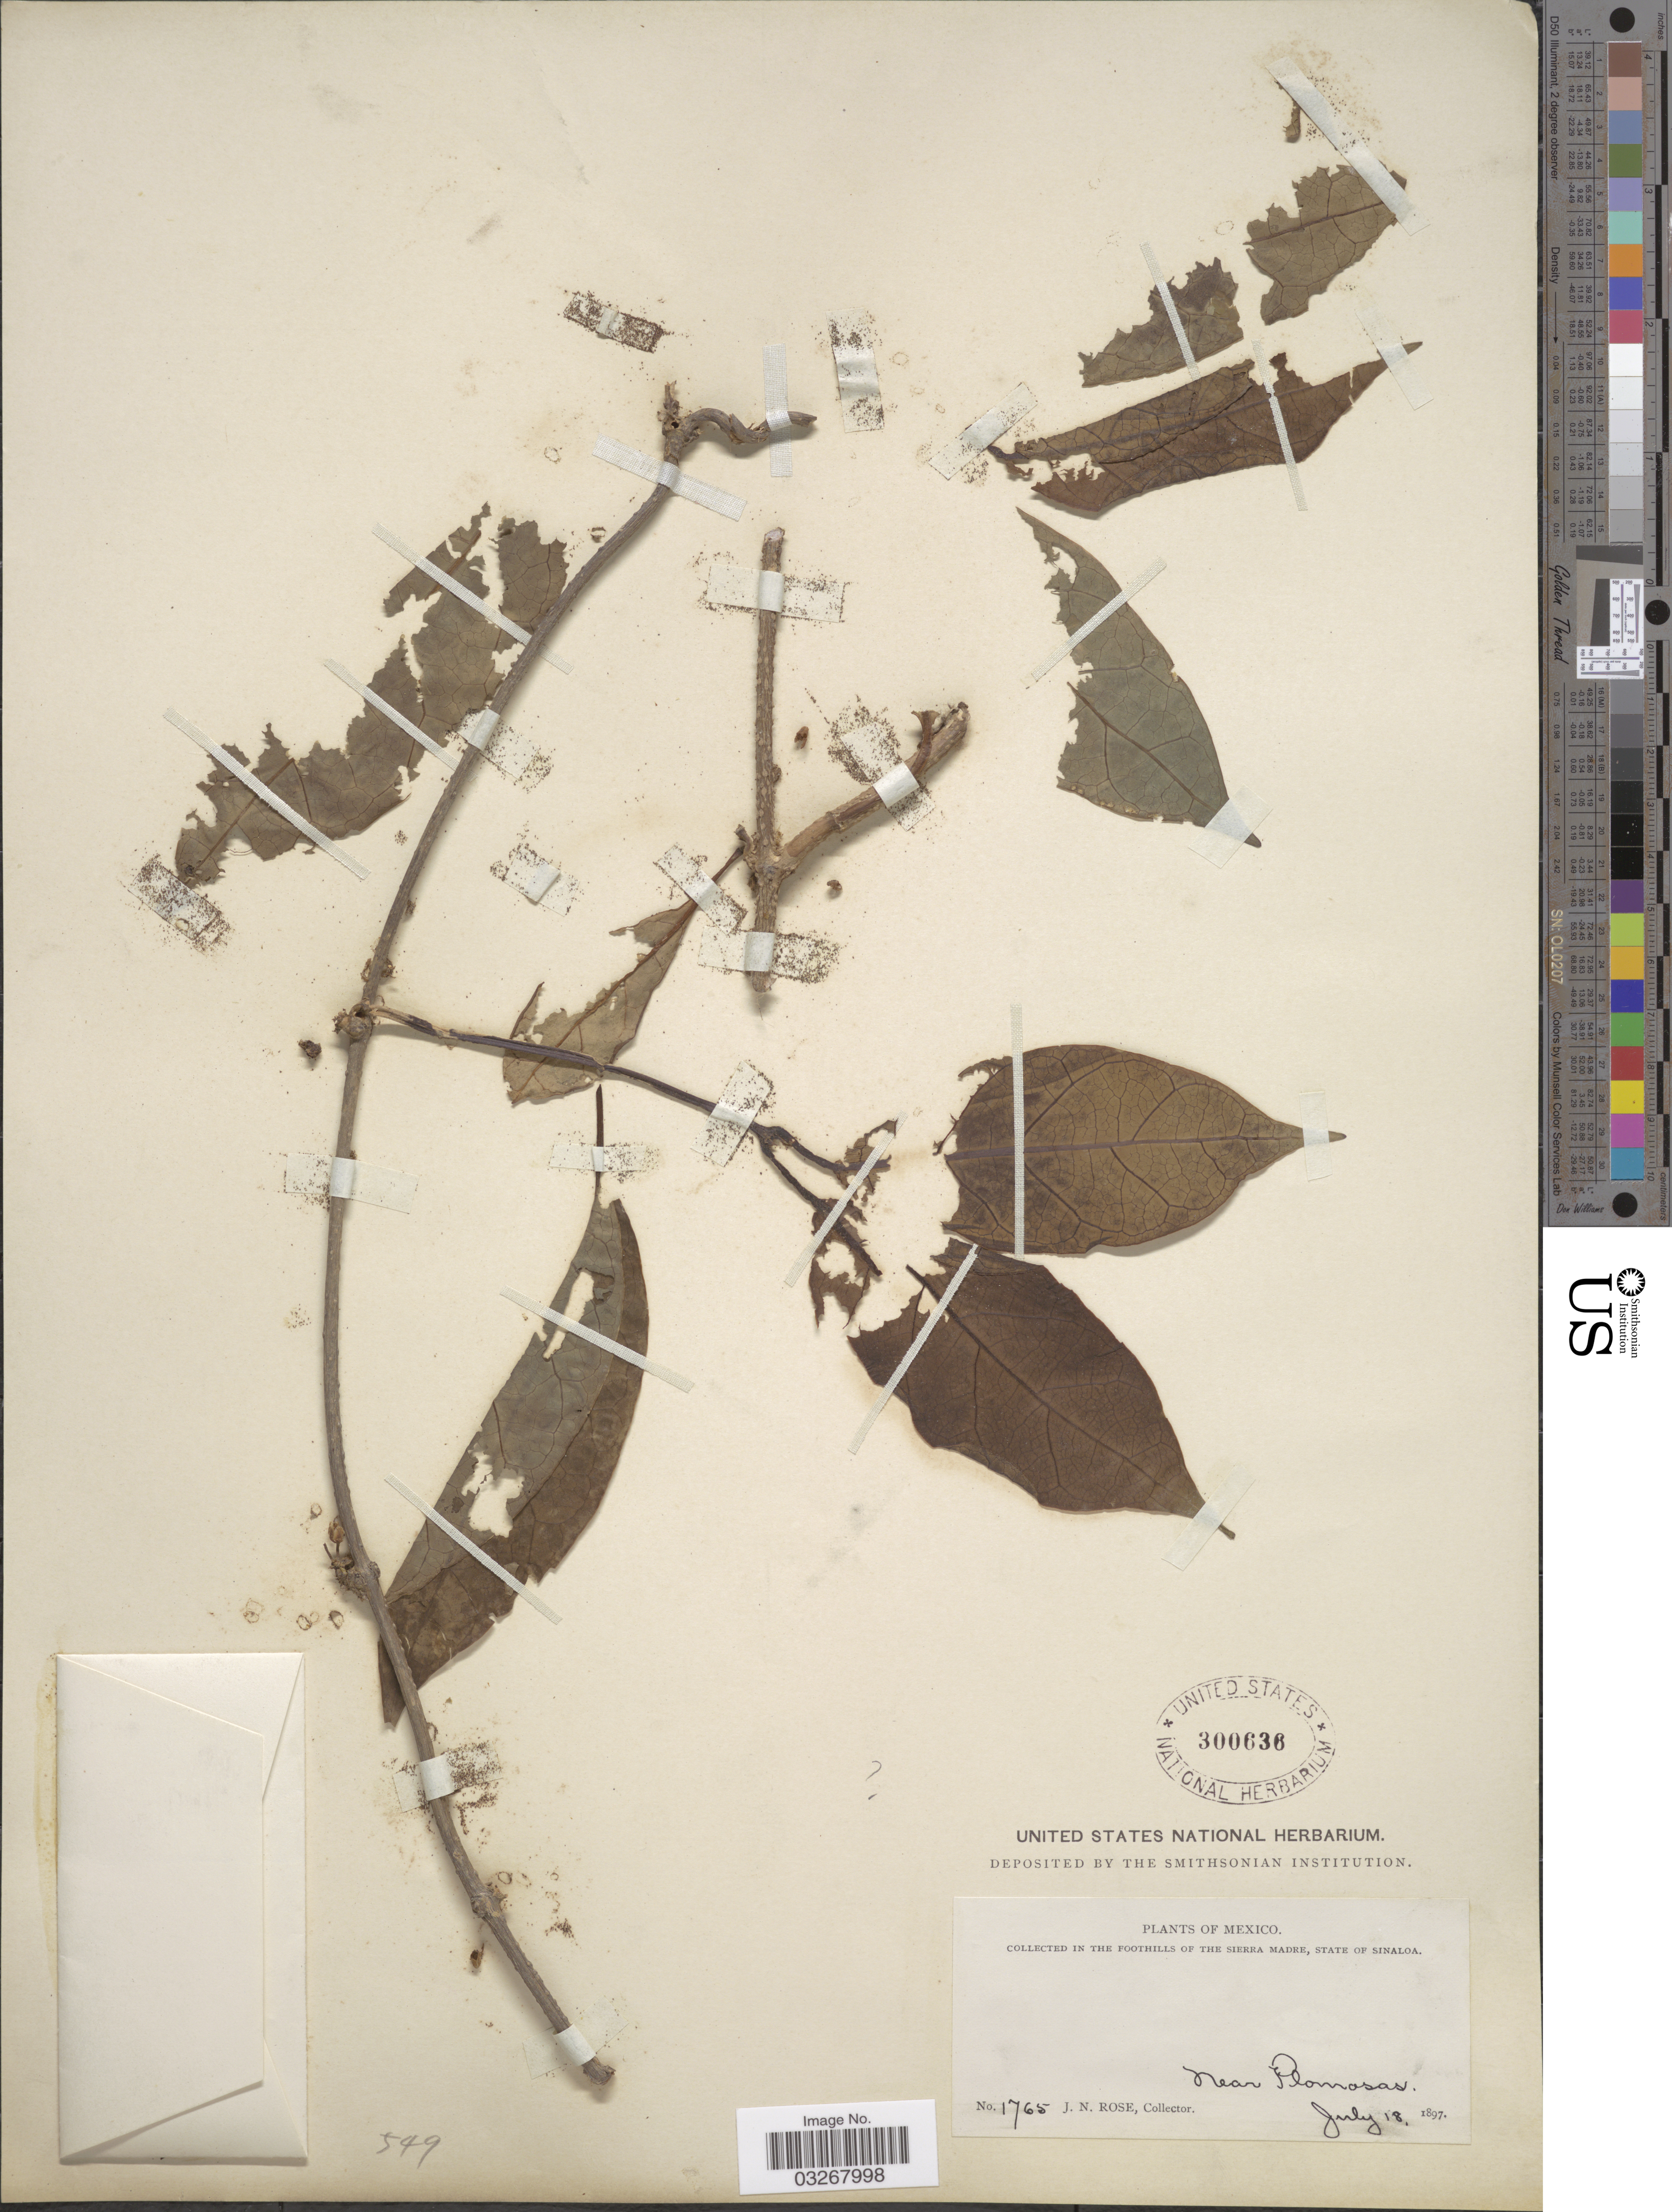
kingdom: Plantae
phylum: Tracheophyta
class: Magnoliopsida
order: Gentianales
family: Apocynaceae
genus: Marsdenia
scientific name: Marsdenia sp.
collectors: J. N. Rose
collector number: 1765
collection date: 1897-07-18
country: Mexico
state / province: Sinaloa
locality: In The Foothills of The Sierra Madre, State of Sinaloa, Near Plomasas.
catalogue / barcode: US 300636